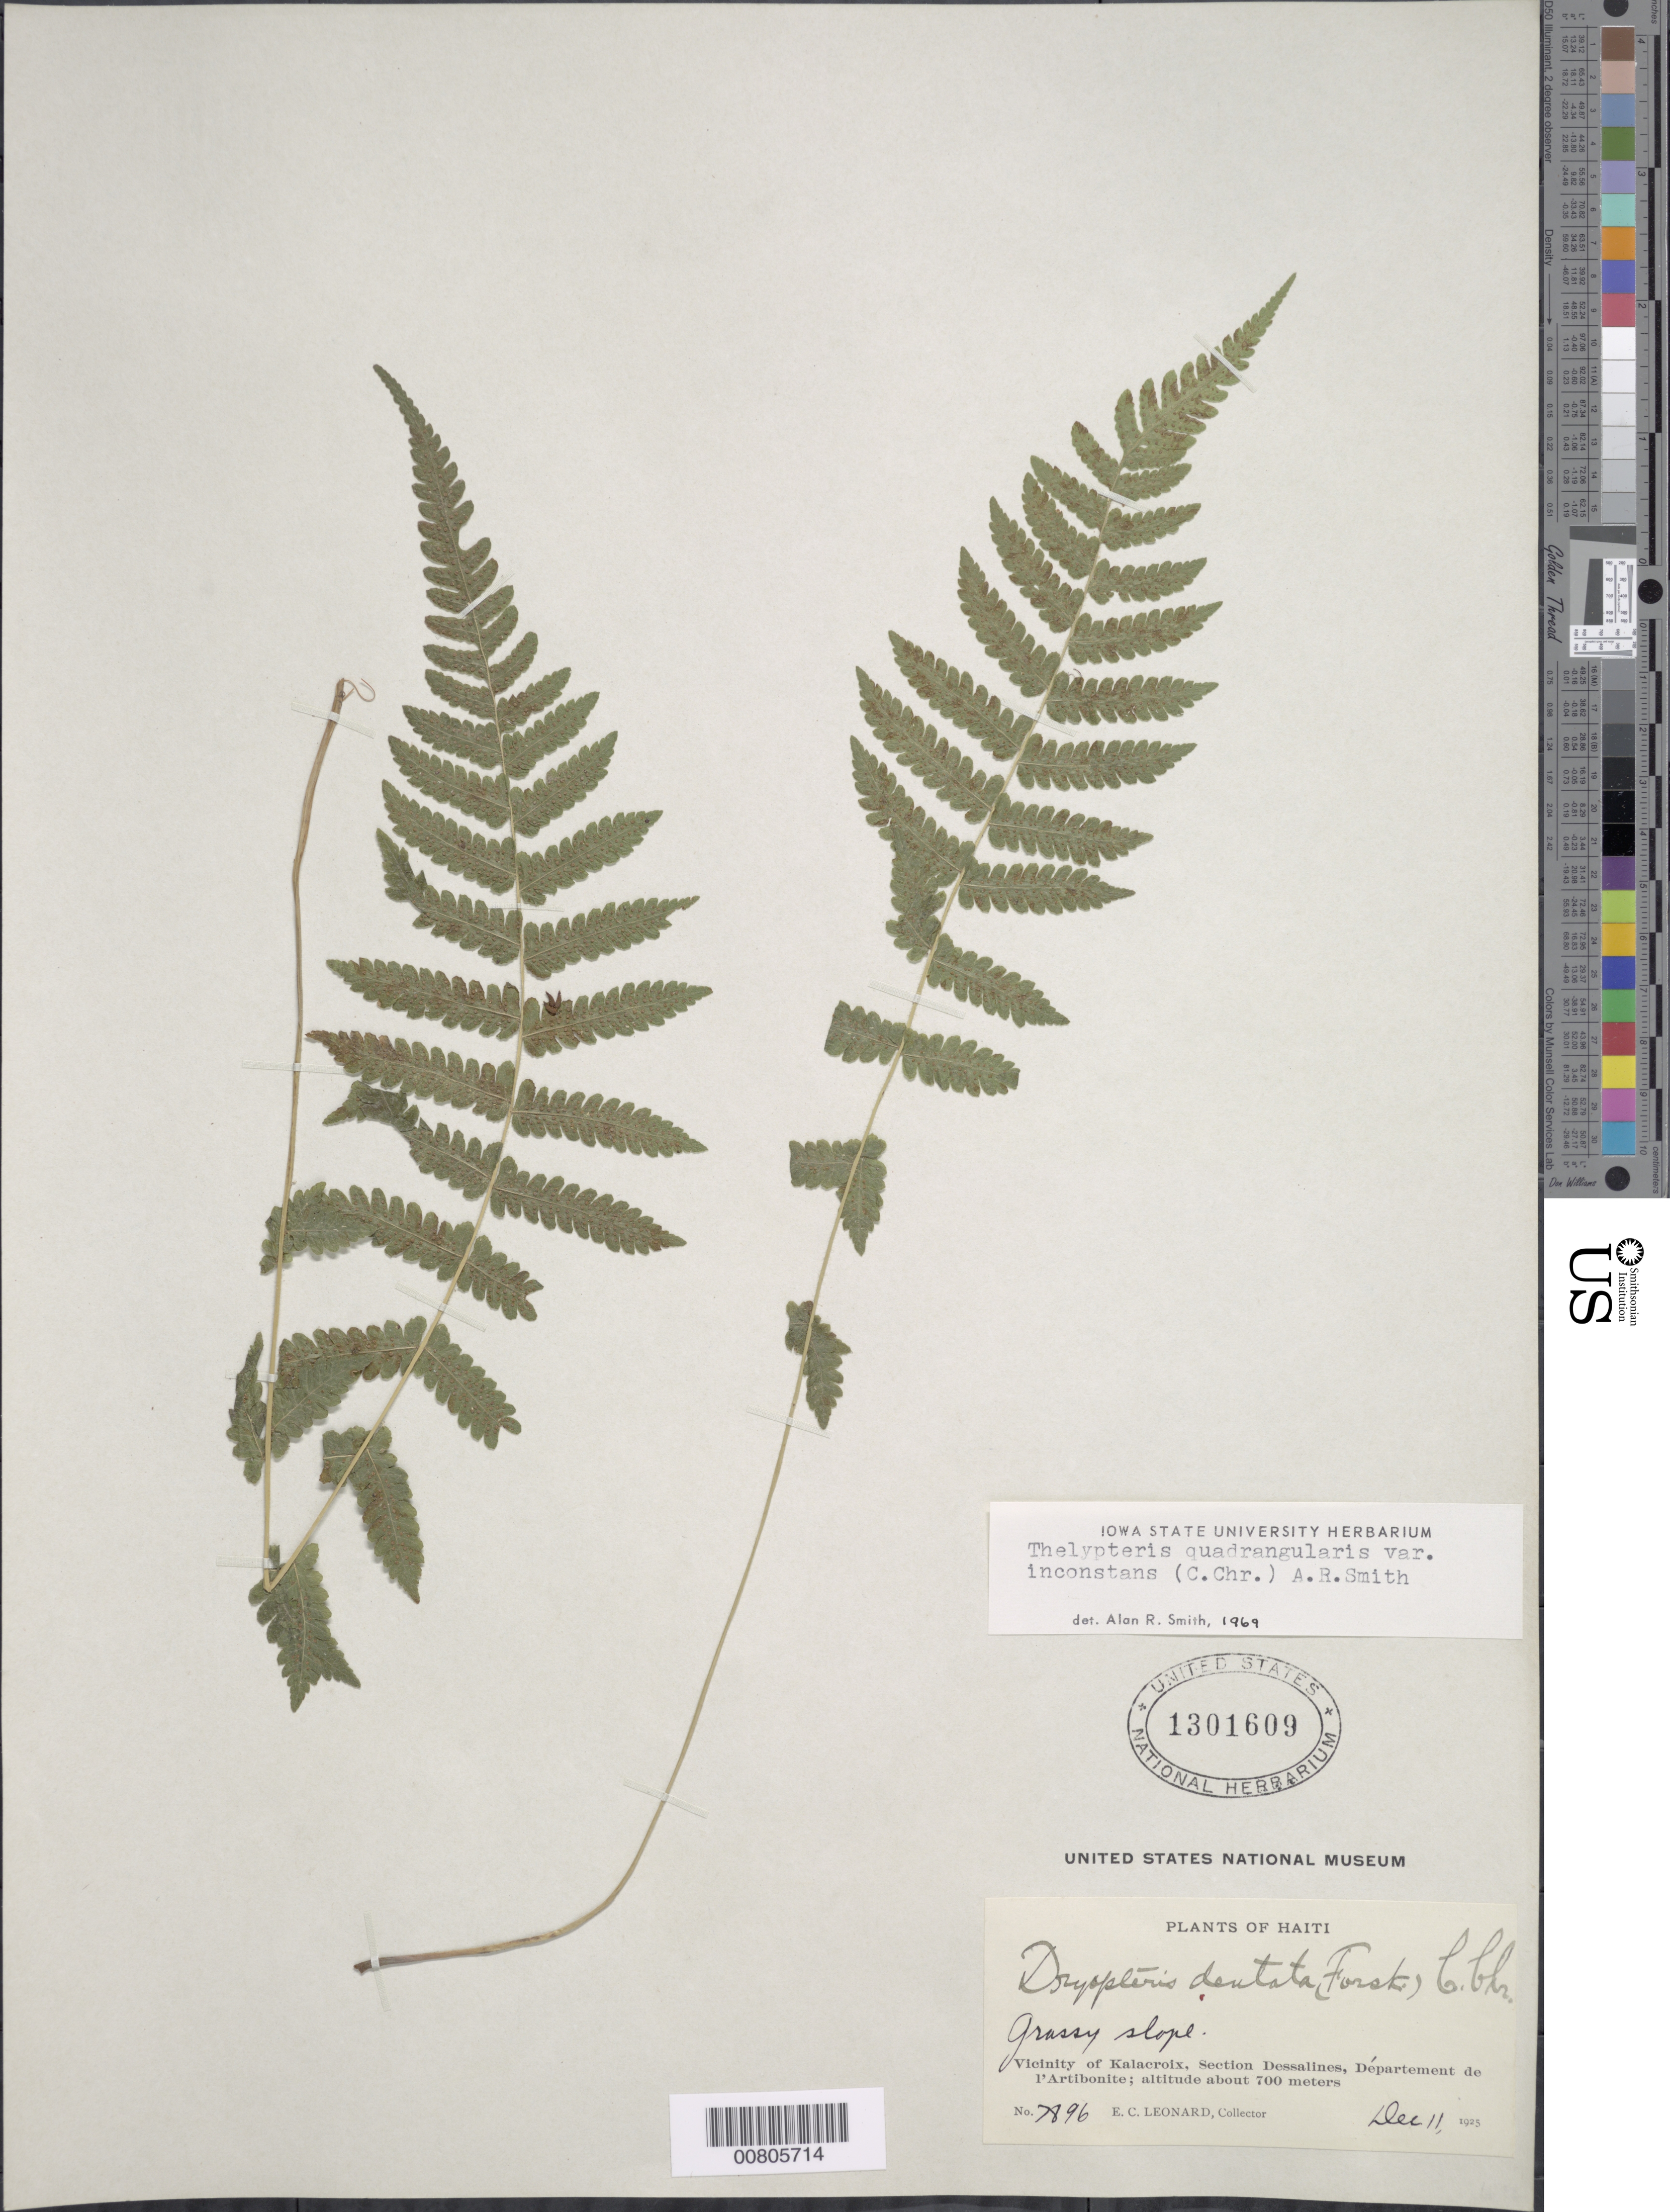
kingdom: Plantae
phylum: Tracheophyta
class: Polypodiopsida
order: Polypodiales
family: Thelypteridaceae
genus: Christella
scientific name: Christella hispidula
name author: (Decne.) Holttum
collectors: E. C. Leonard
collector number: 7896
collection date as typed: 11 Dec 1925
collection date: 1925-12-11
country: Haiti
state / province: Artibonite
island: Hispaniola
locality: Sect. Dessalines, vicinity of Kalacroix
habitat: Grassy slope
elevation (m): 700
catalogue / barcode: US 1301609